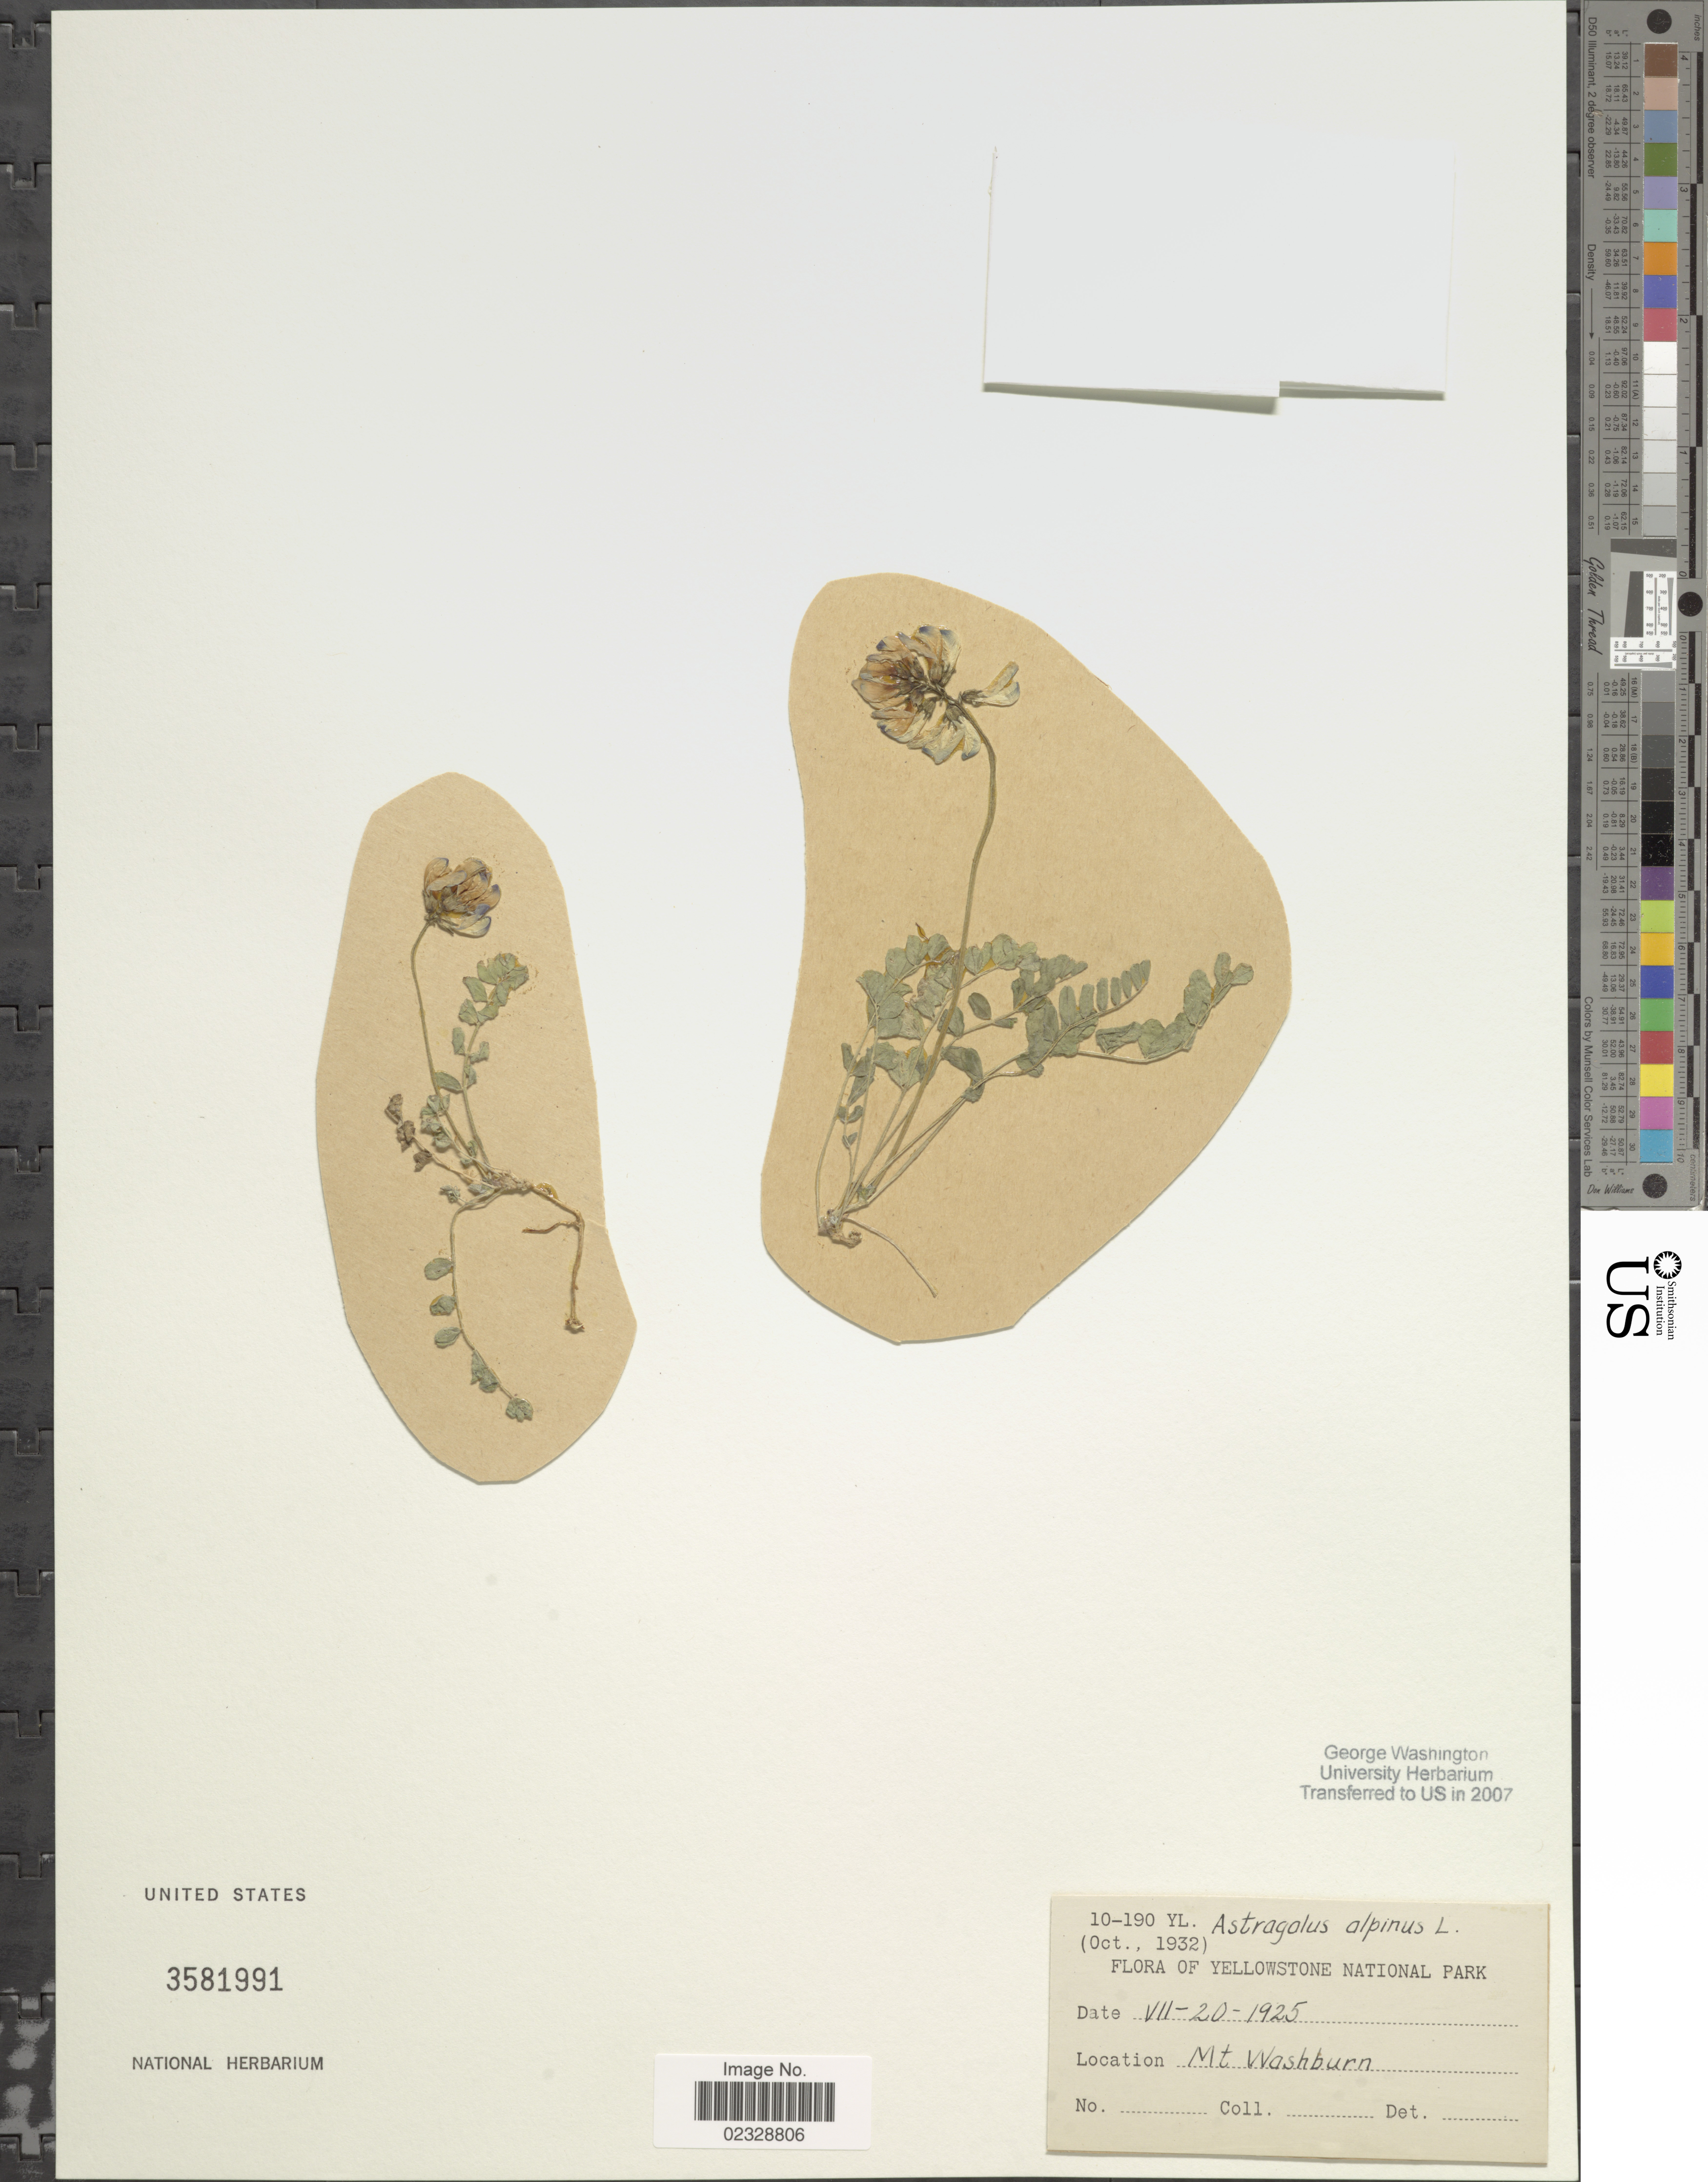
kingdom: Plantae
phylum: Tracheophyta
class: Magnoliopsida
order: Fabales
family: Fabaceae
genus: Astragalus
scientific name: Astragalus alpinus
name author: L.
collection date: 1925-07-20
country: United States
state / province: Wyoming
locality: Yellowstone National Park, Mt. Washburn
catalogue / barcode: US 3581991